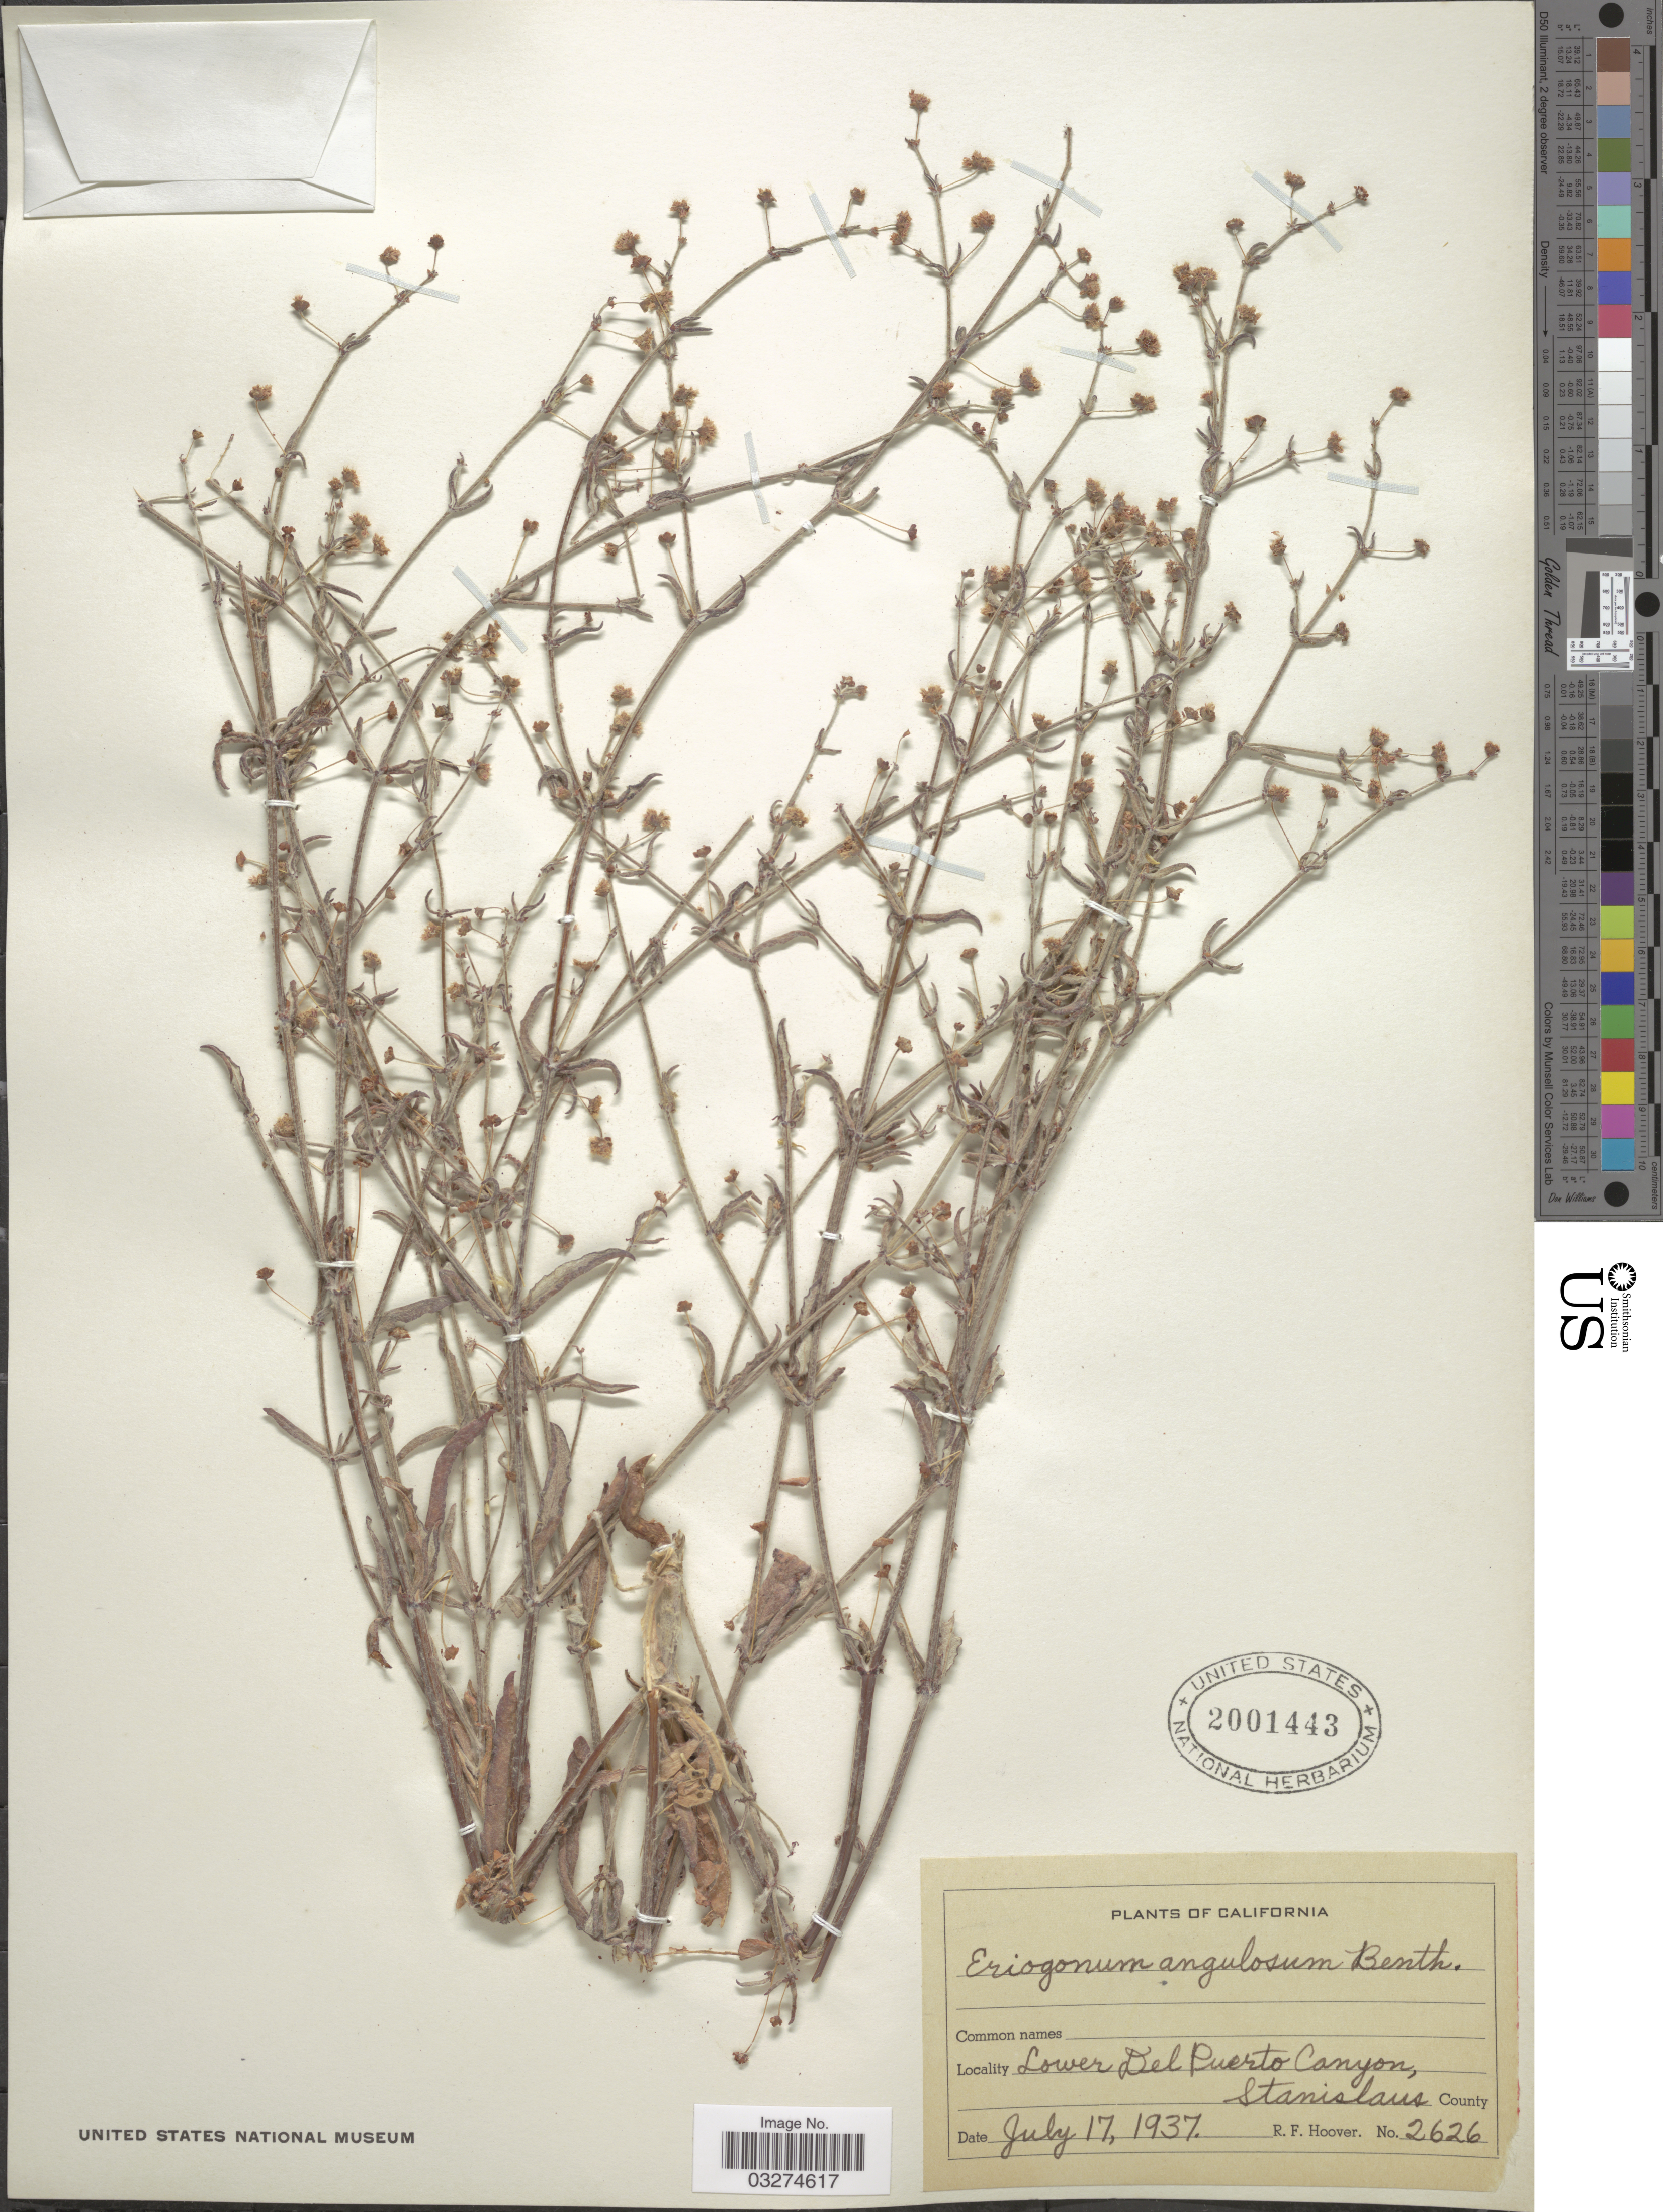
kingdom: Plantae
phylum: Tracheophyta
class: Magnoliopsida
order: Caryophyllales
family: Polygonaceae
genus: Eriogonum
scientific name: Eriogonum angulosum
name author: Benth.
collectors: R. F. Hoover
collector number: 2626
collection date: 1937-07-17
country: United States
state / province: California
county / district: Stanislaus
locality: Lower Del Puerto Canyon, Stanislaus County.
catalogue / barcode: US 2001443